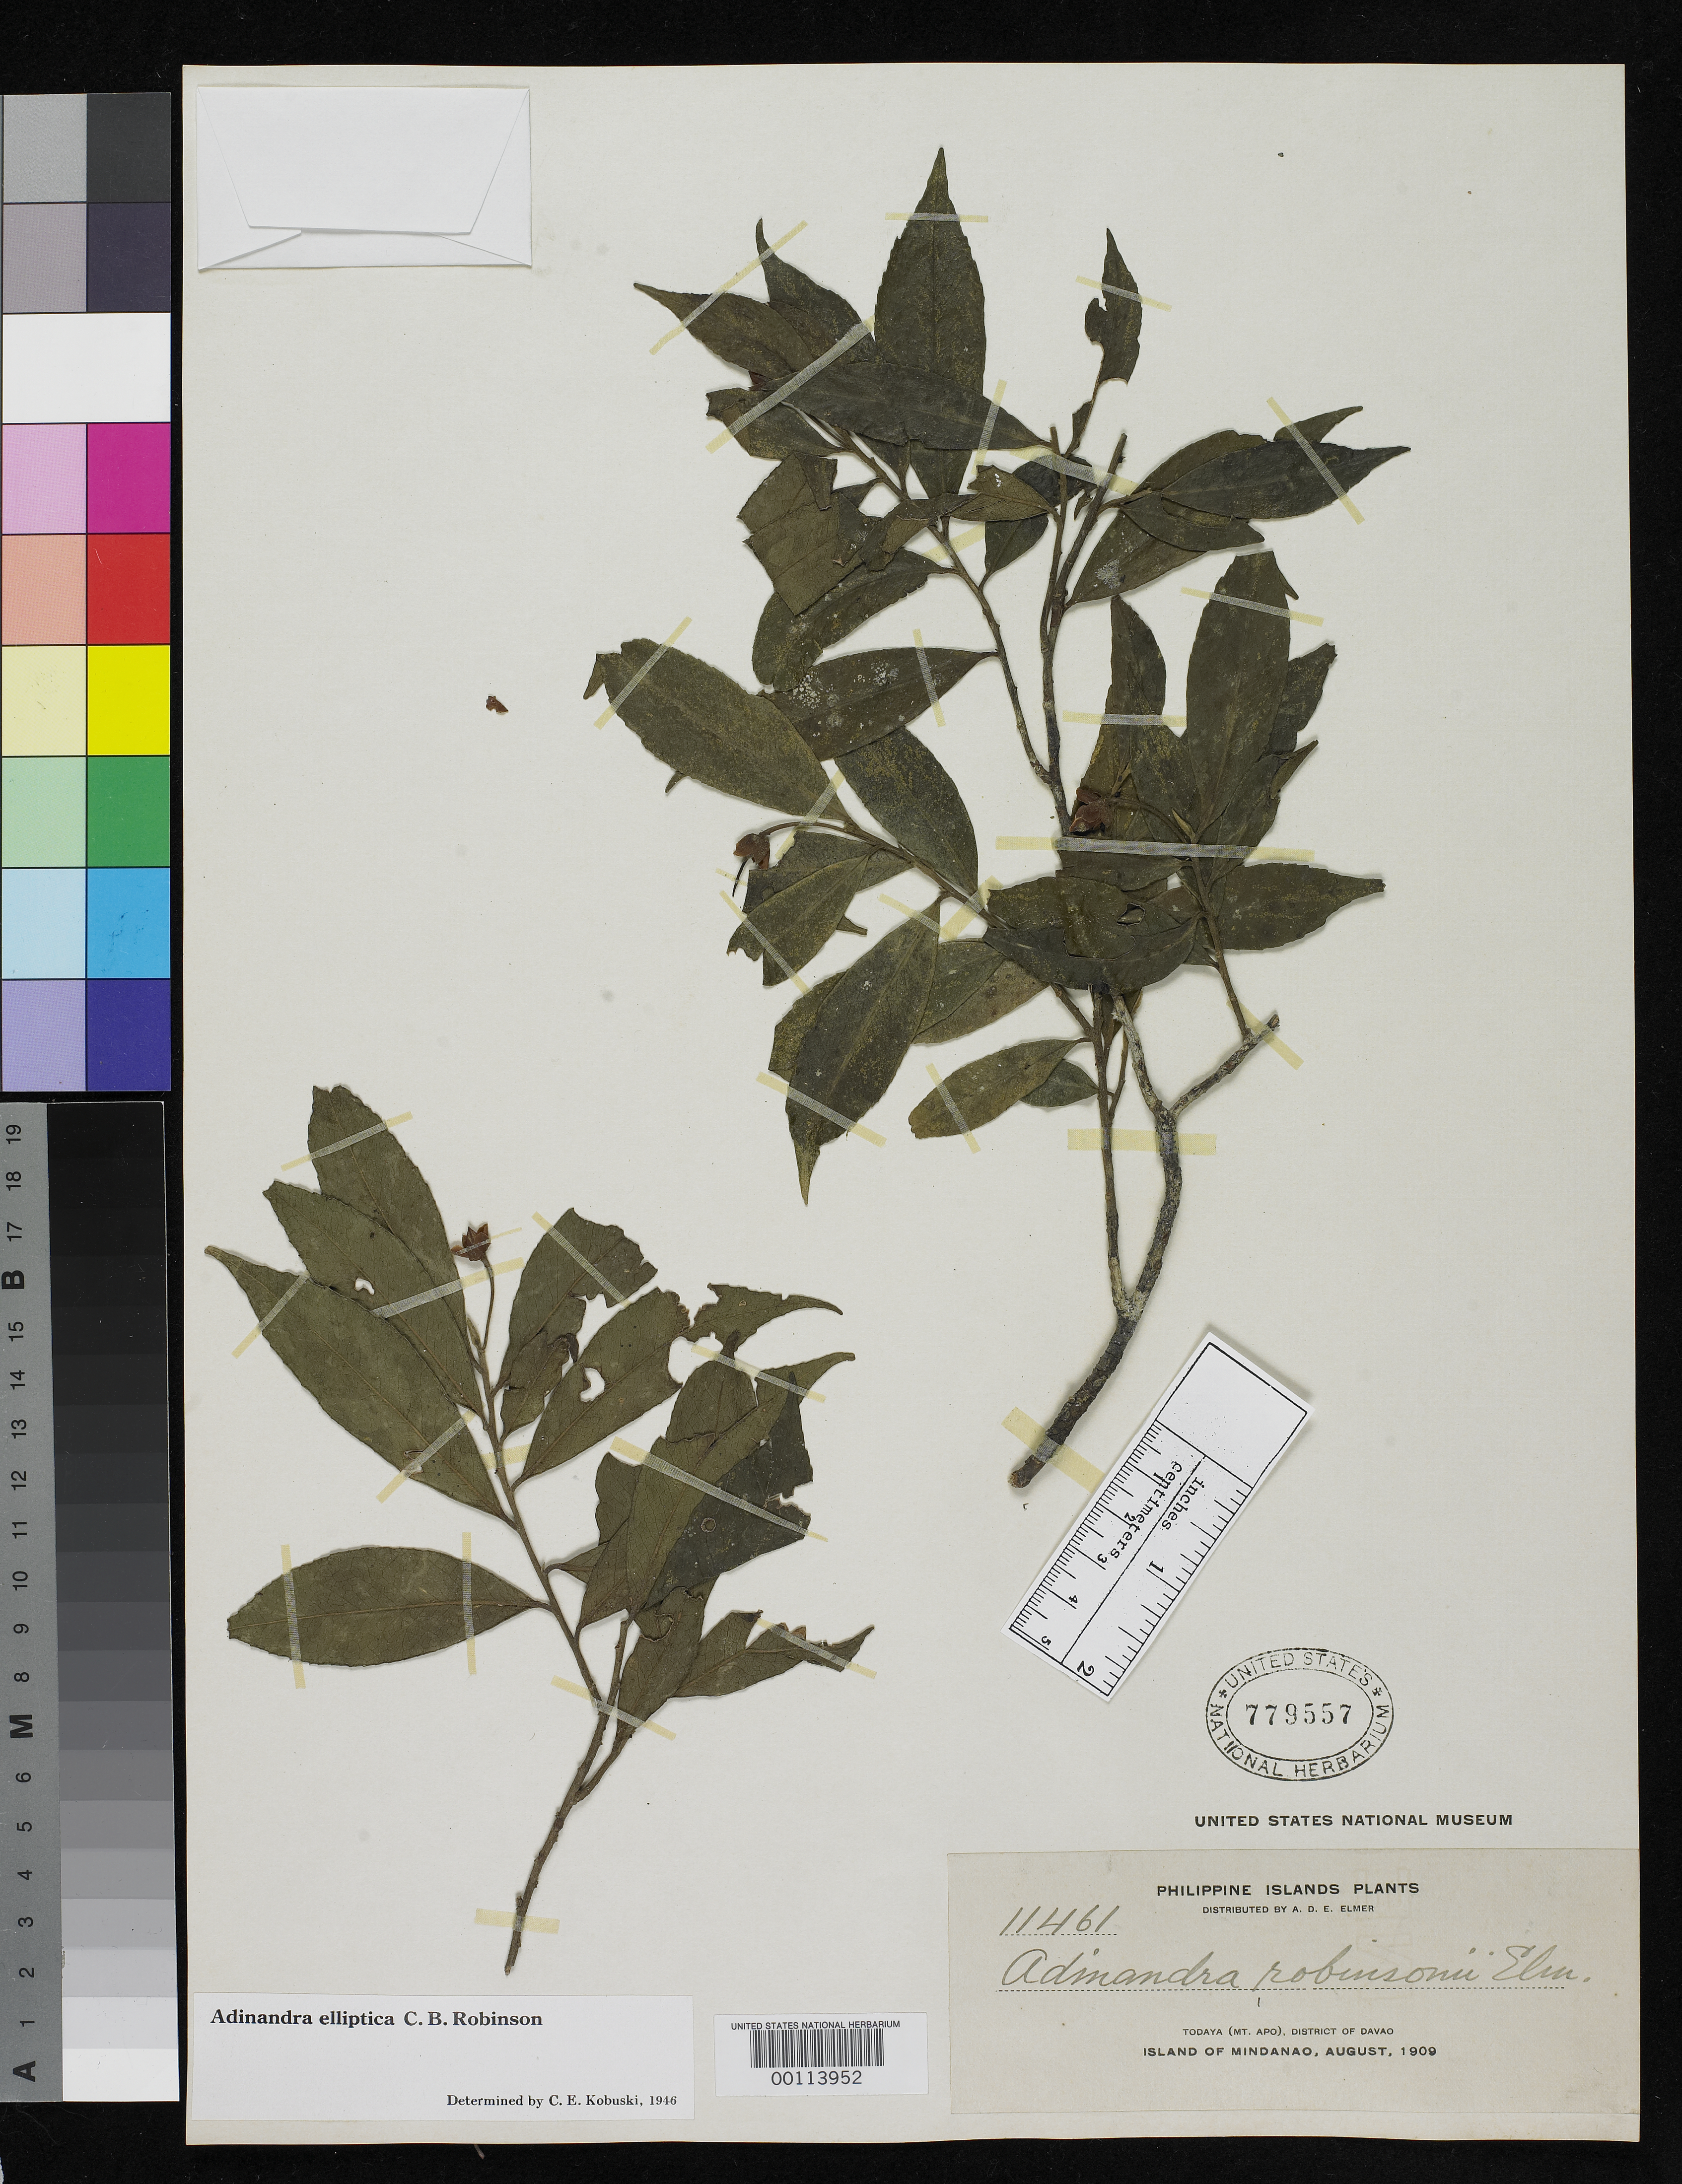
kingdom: Plantae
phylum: Tracheophyta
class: Magnoliopsida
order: Ericales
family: Pentaphylacaceae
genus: Adinandra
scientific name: Adinandra robinsonii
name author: Elmer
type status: Isotype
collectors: A. D. E. Elmer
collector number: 11461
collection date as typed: Aug 1909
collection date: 1909-08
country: Philippines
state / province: Davao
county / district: Davao del Sur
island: Mindanao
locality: Todaya (Mt. Apo), District of Davao, Island of Mindanao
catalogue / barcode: US 779557